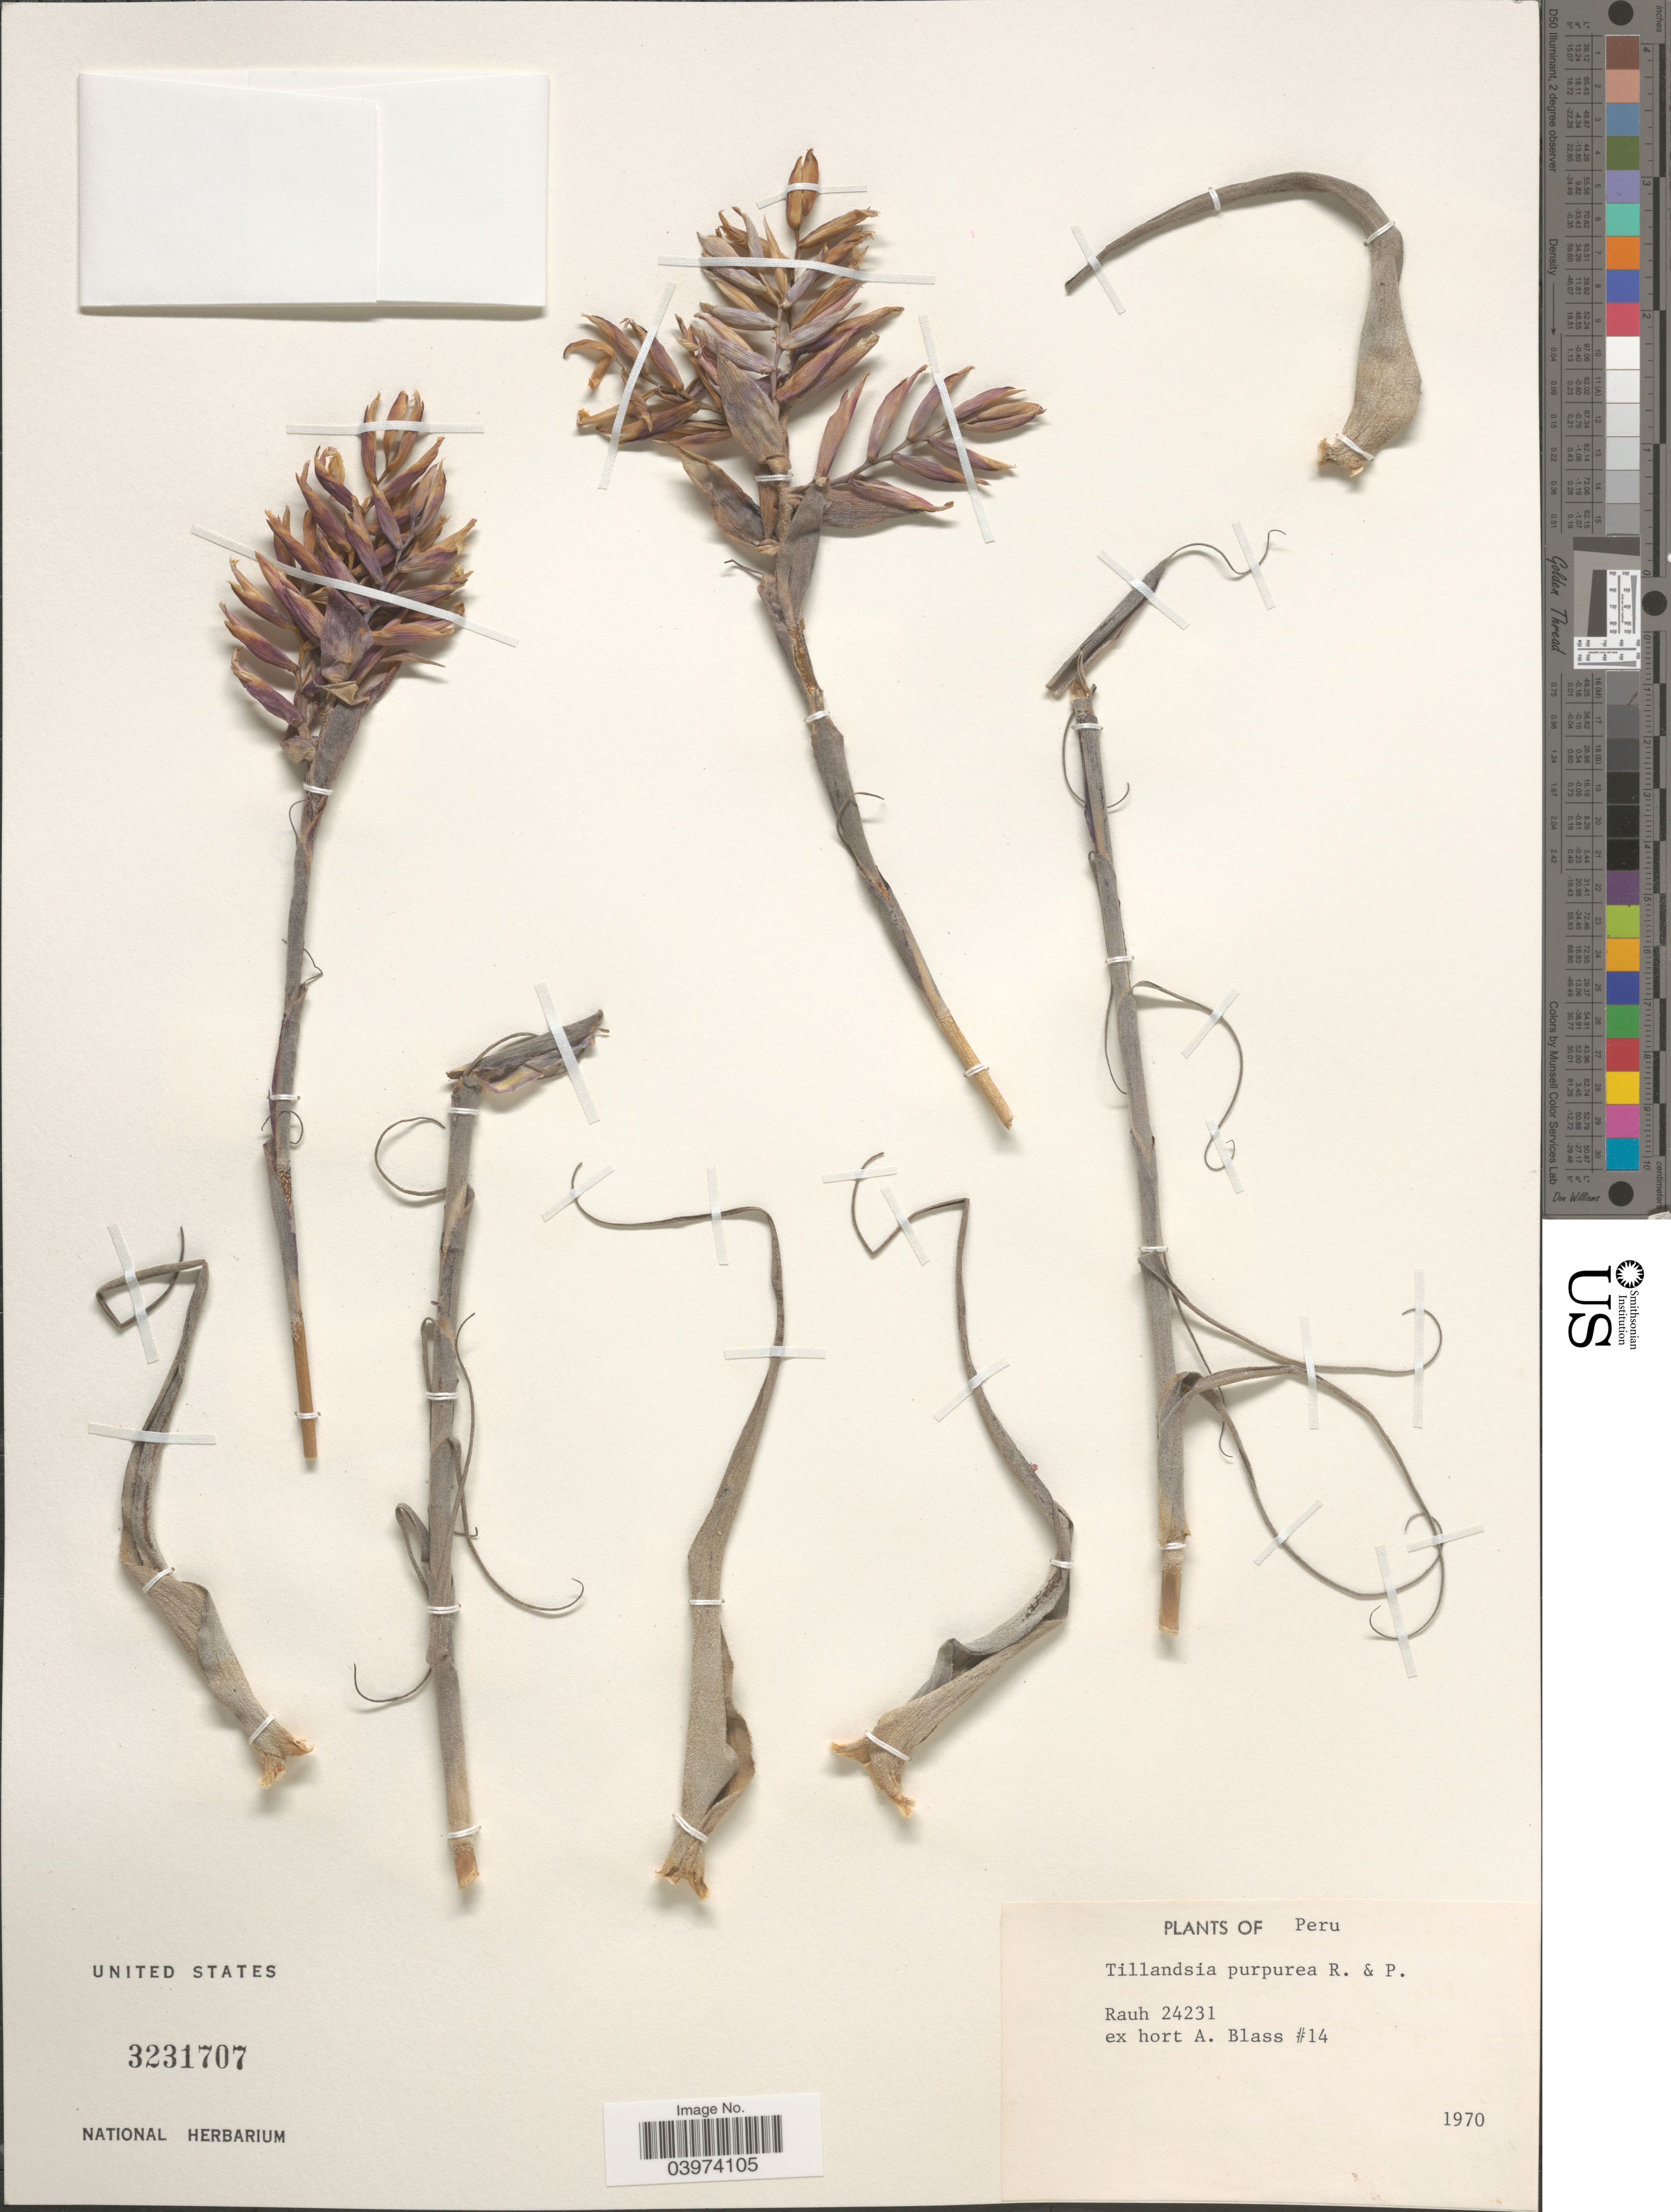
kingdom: Plantae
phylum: Tracheophyta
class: Liliopsida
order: Poales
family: Bromeliaceae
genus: Tillandsia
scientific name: Tillandsia purpurea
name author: Ruiz & Pav.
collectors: -. Rauh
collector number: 24231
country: Peru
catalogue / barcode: US 3231707